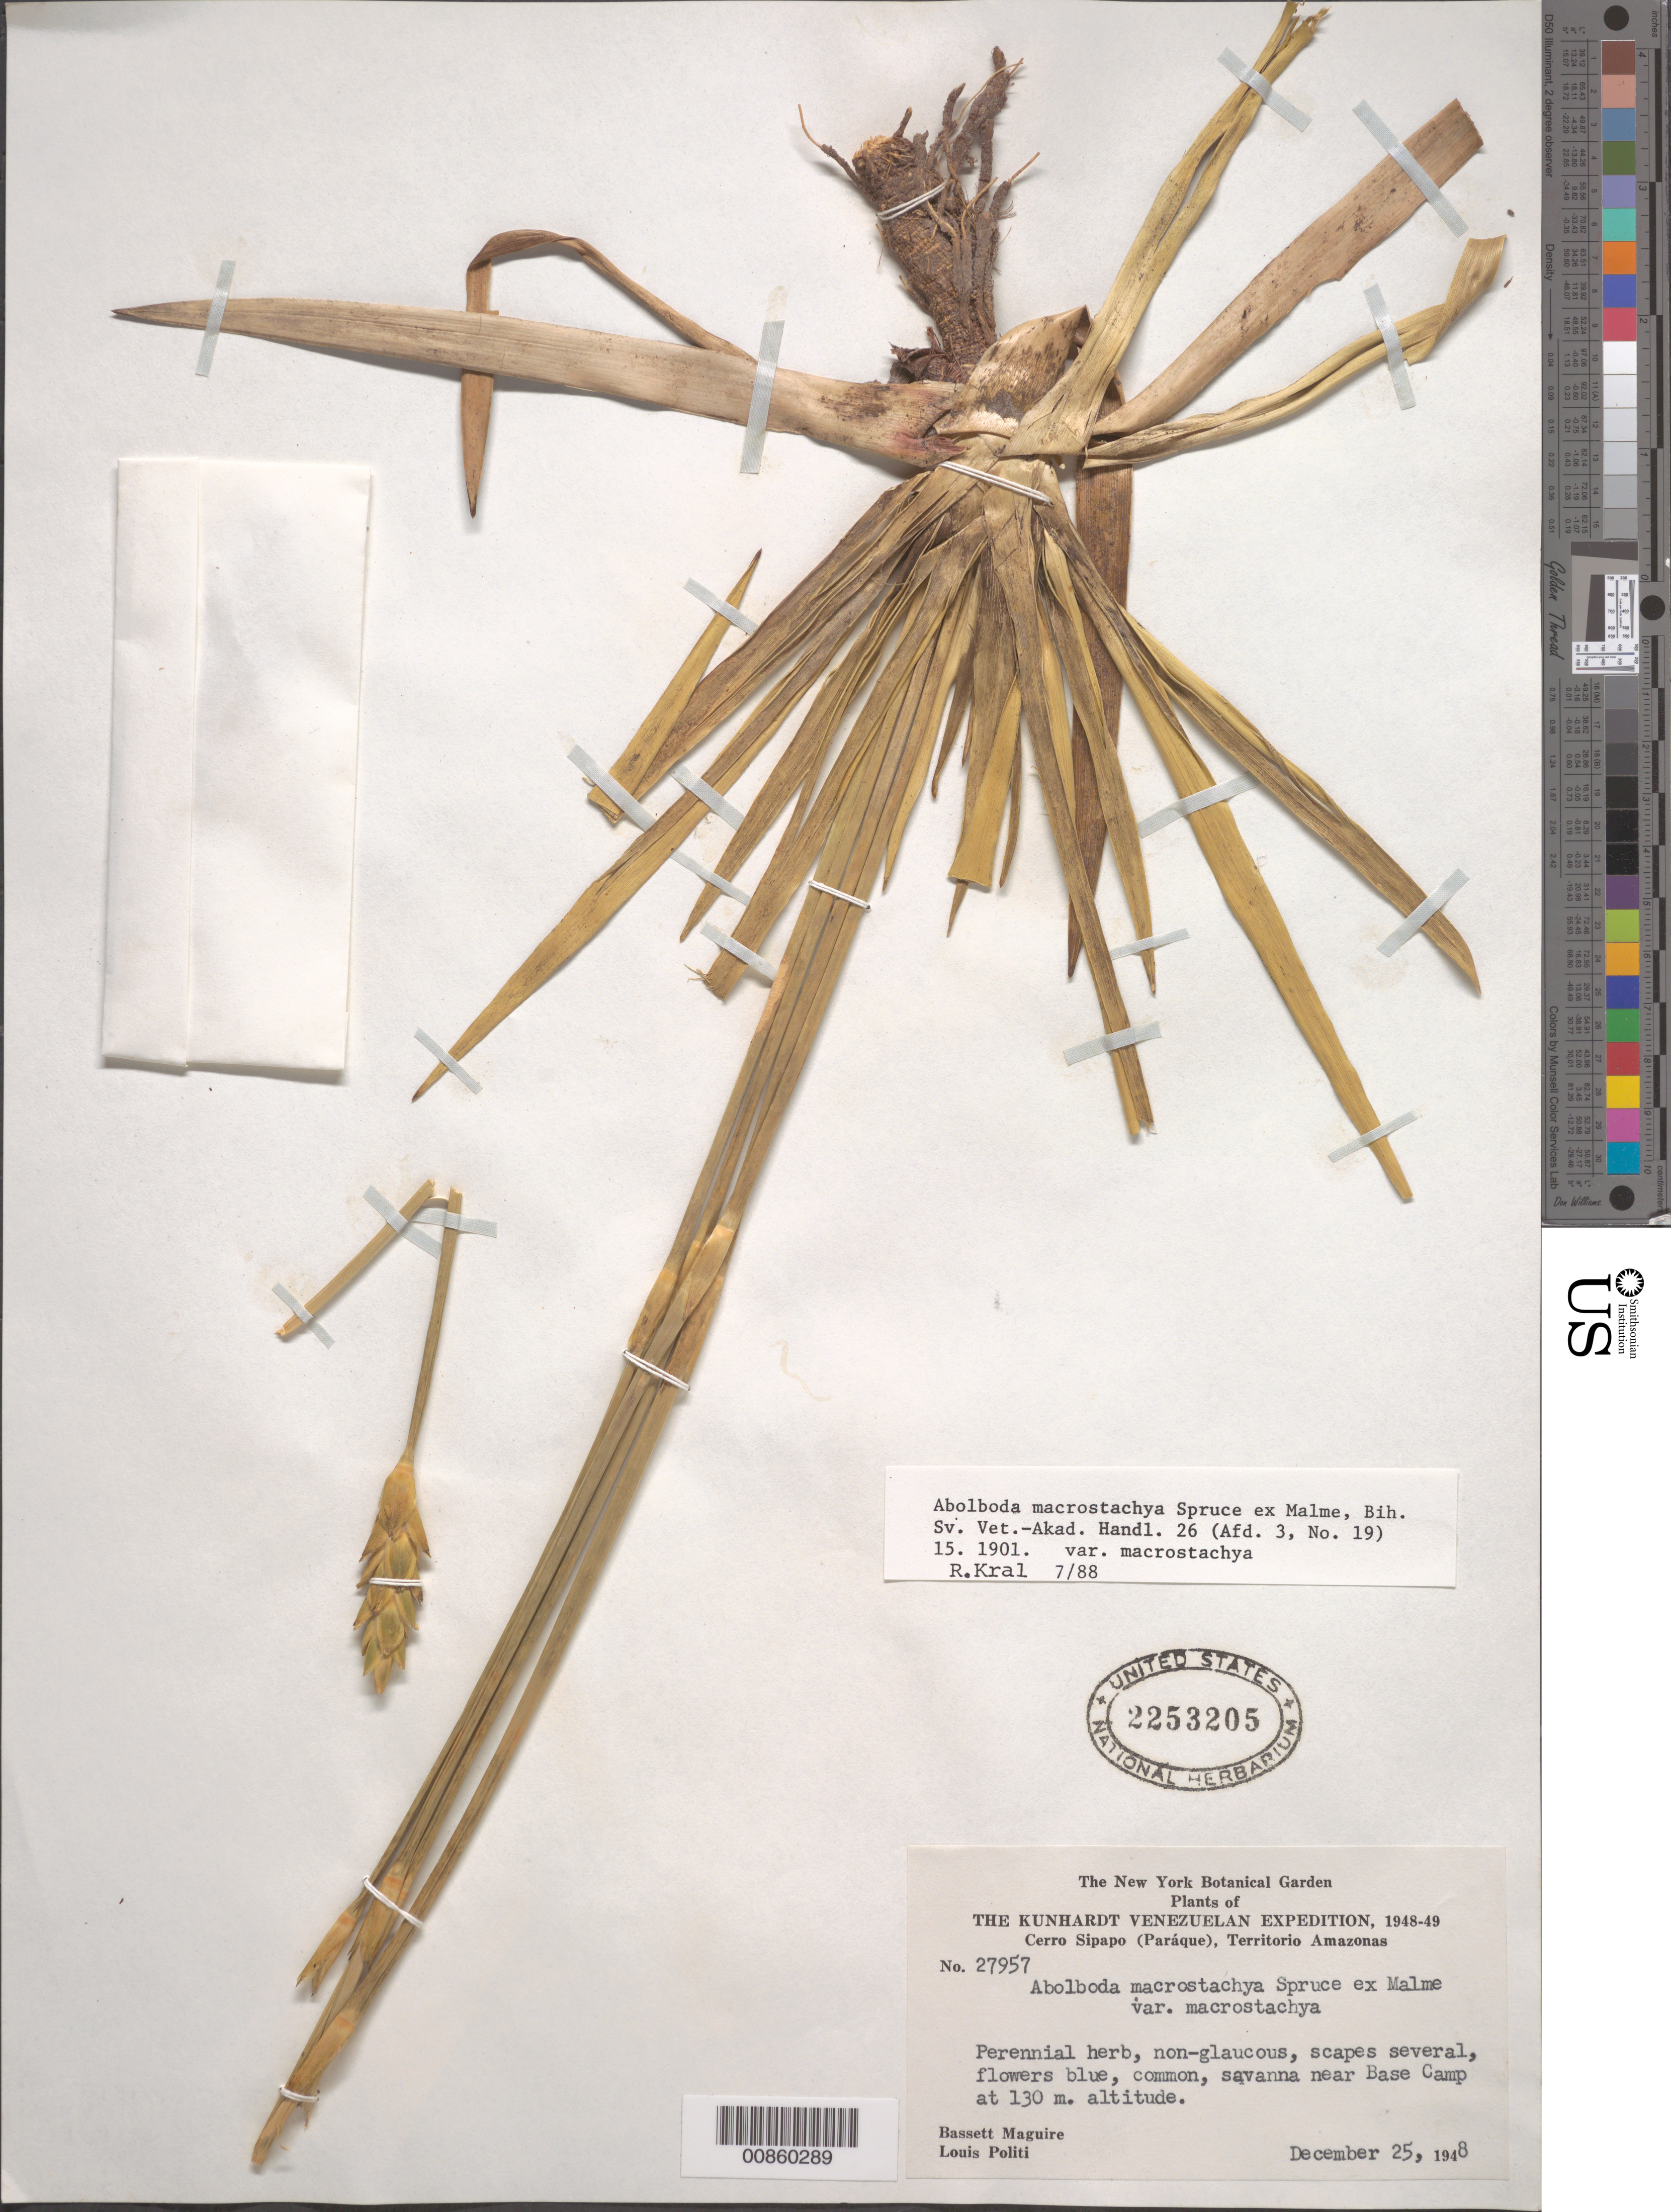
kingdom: Plantae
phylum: Tracheophyta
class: Liliopsida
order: Poales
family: Xyridaceae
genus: Abolboda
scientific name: Abolboda macrostachya var. macrostachya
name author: Spruce ex Malme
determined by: Kral, Robert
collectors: B. Maguire & L. Politi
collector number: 27957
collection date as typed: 25-Dec-49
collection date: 1949-12-25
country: Venezuela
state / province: Amazonas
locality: Cerro Sipapo (Paráque), Base Camp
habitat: Savanna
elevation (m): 130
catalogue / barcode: US 2253205